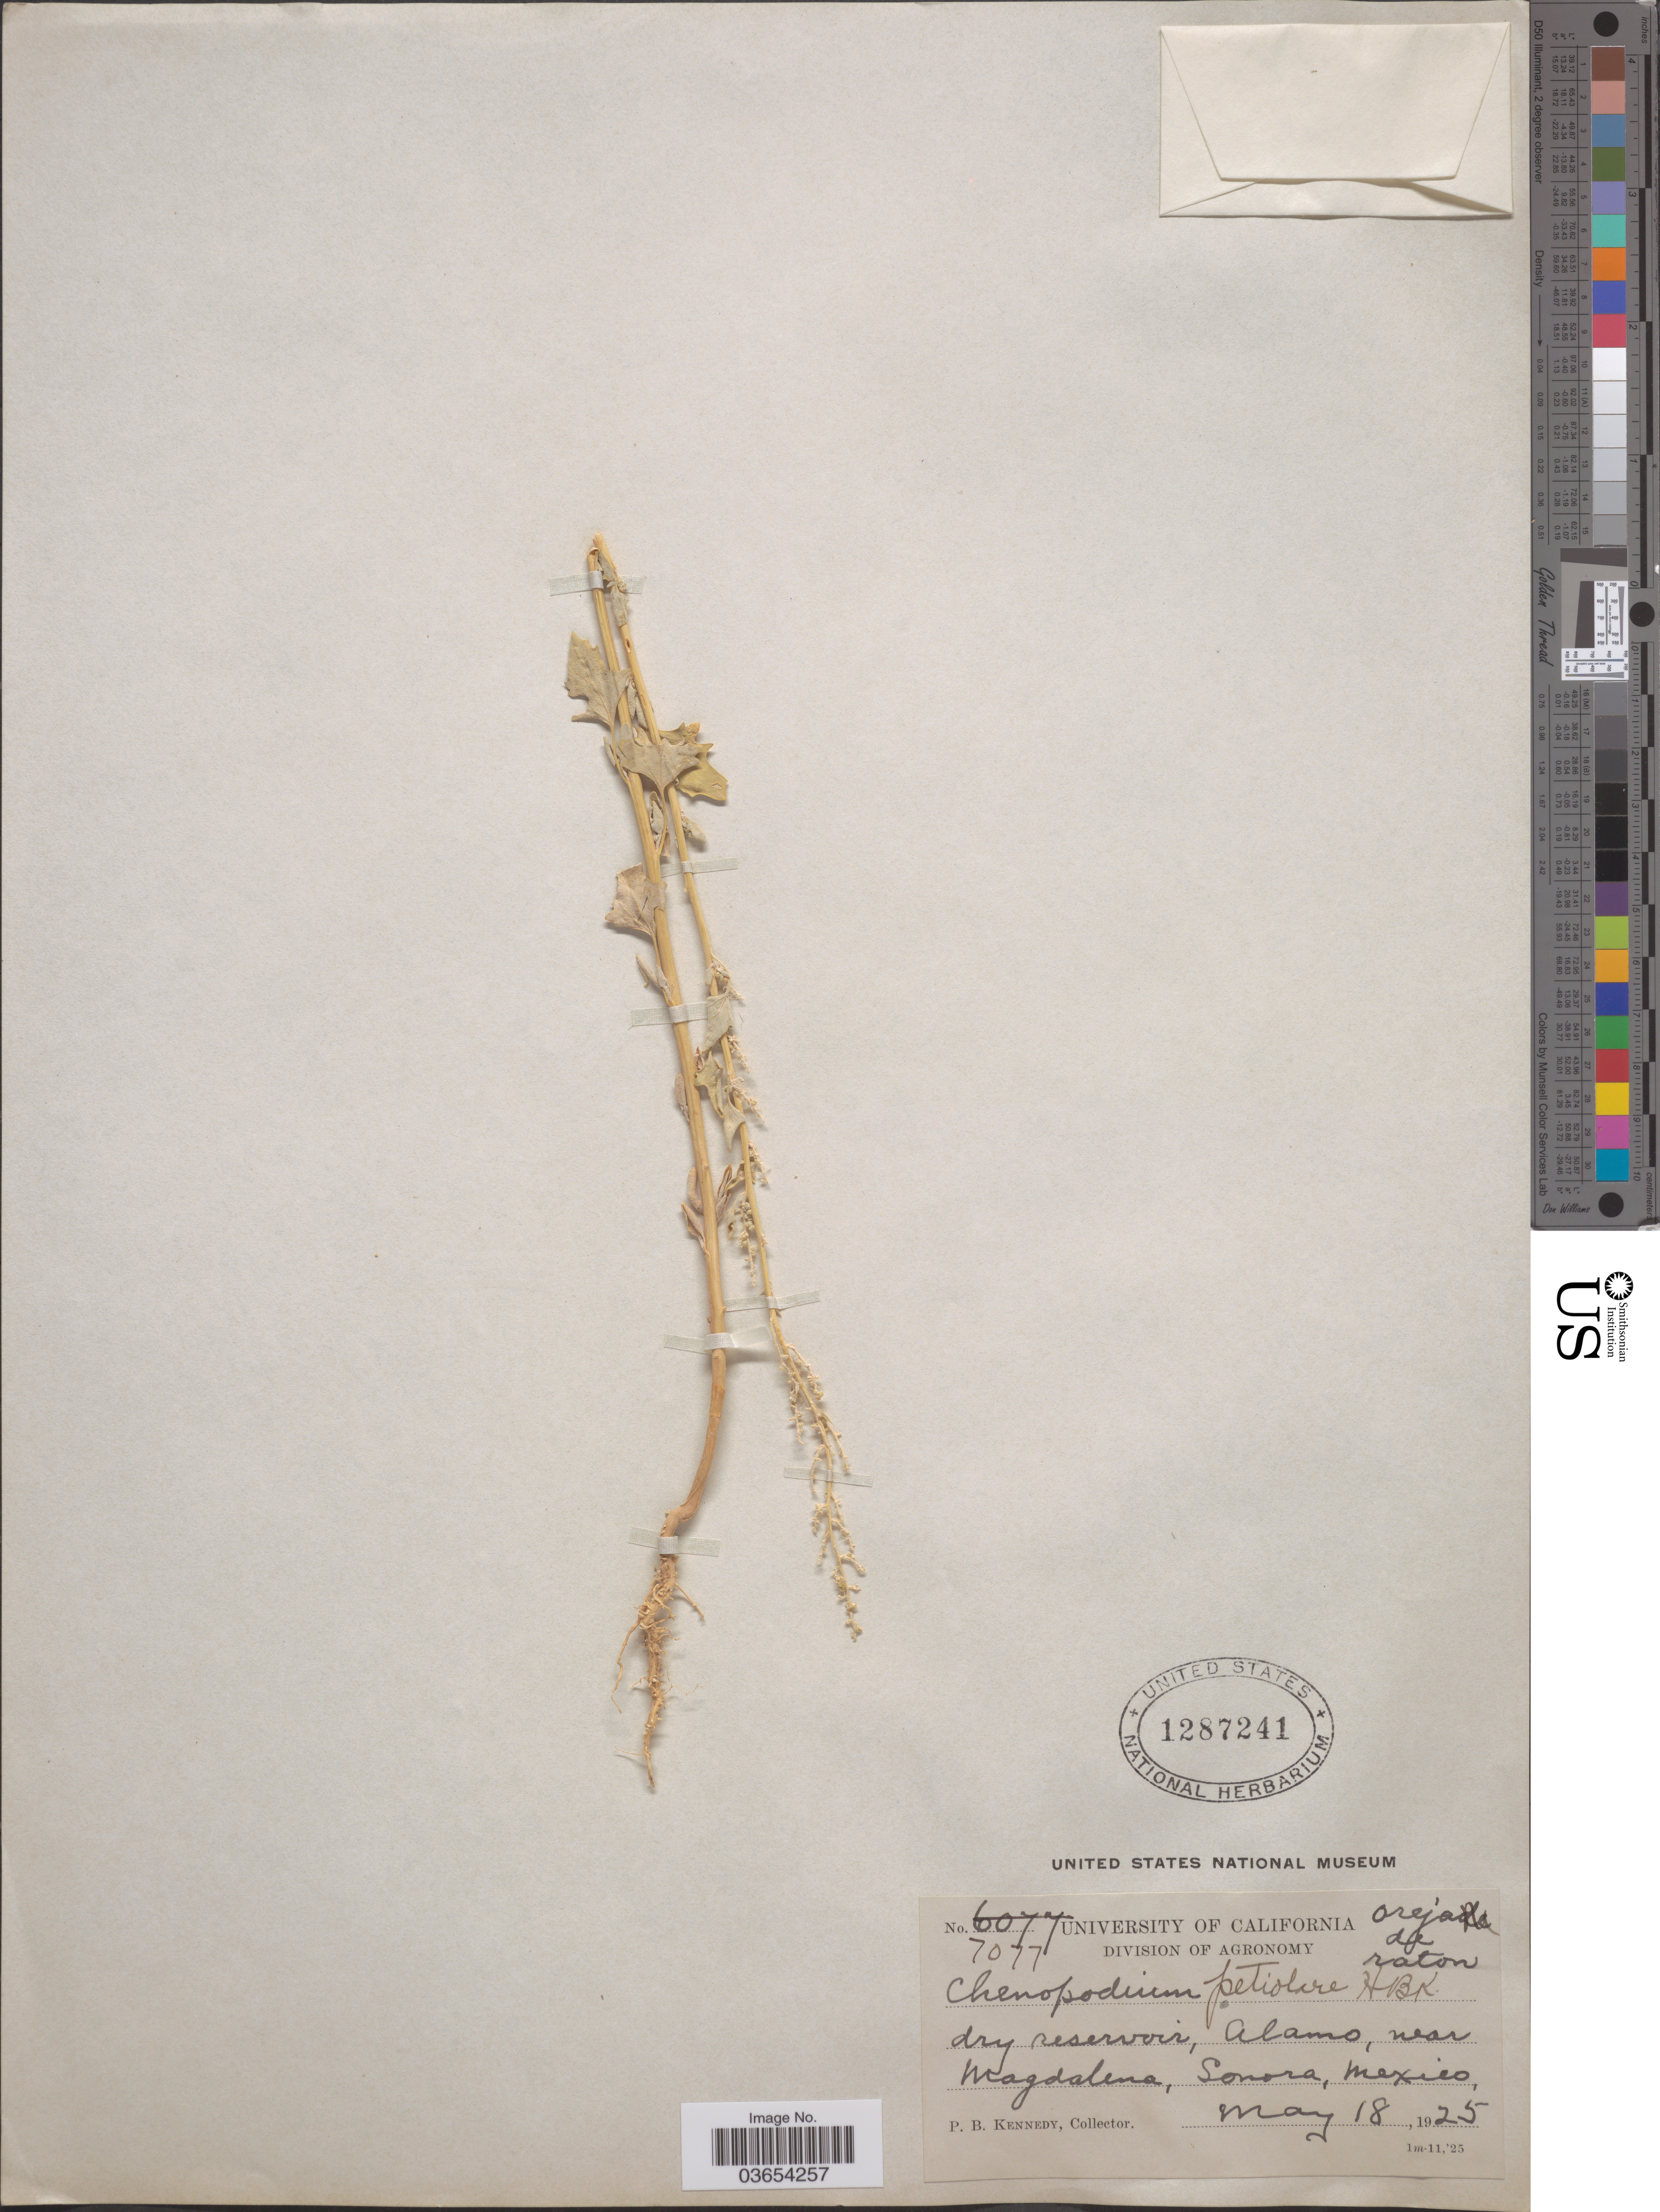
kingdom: Plantae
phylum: Tracheophyta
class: Magnoliopsida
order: Caryophyllales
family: Amaranthaceae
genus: Chenopodium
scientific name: Chenopodium petiolare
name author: Kunth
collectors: P. B. Kennedy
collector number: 7077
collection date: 1925-05-18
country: Mexico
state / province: Sonora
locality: Dry reservoir, Alamo, near Magdalena.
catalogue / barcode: US 1287241